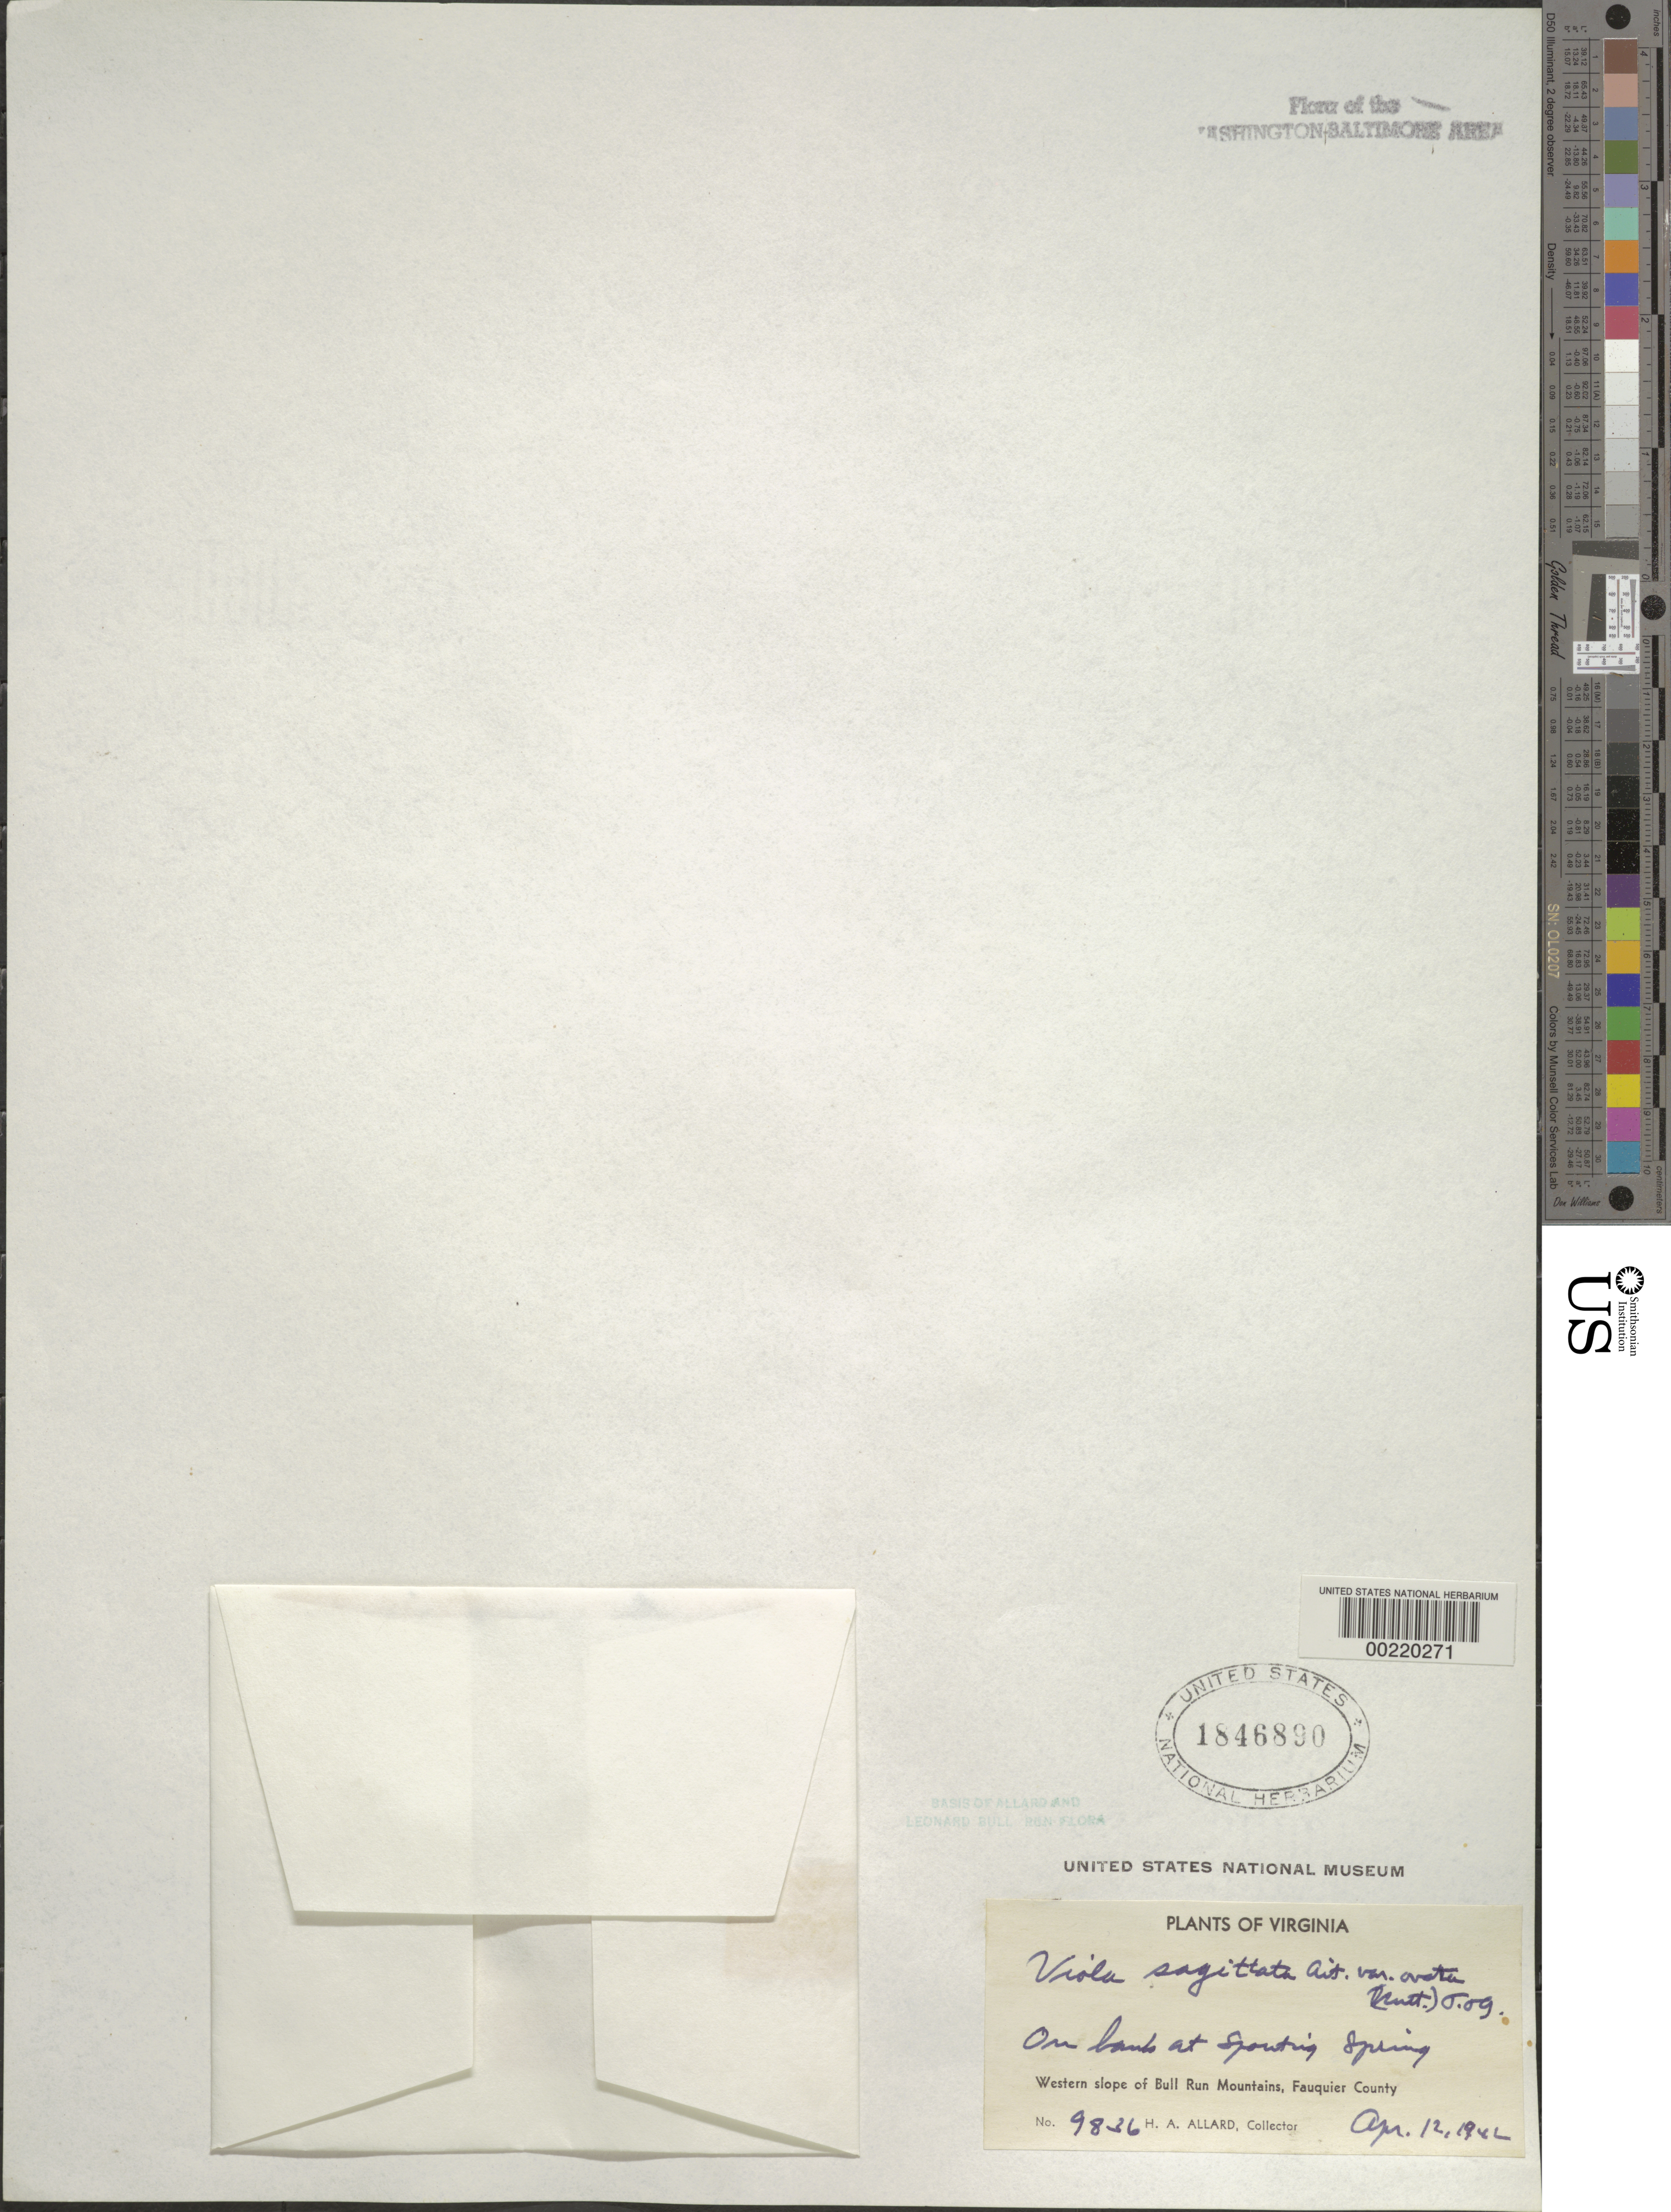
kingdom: Plantae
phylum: Tracheophyta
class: Magnoliopsida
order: Malpighiales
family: Violaceae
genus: Viola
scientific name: Viola sagittata var. ovata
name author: (Nutt.) Torr. & A. Gray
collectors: H. A. Allard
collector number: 9836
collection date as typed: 12 Apr 1942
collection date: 1942-04-12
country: United States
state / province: Virginia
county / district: Fauquier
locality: Spouting Spring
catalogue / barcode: US 1846890